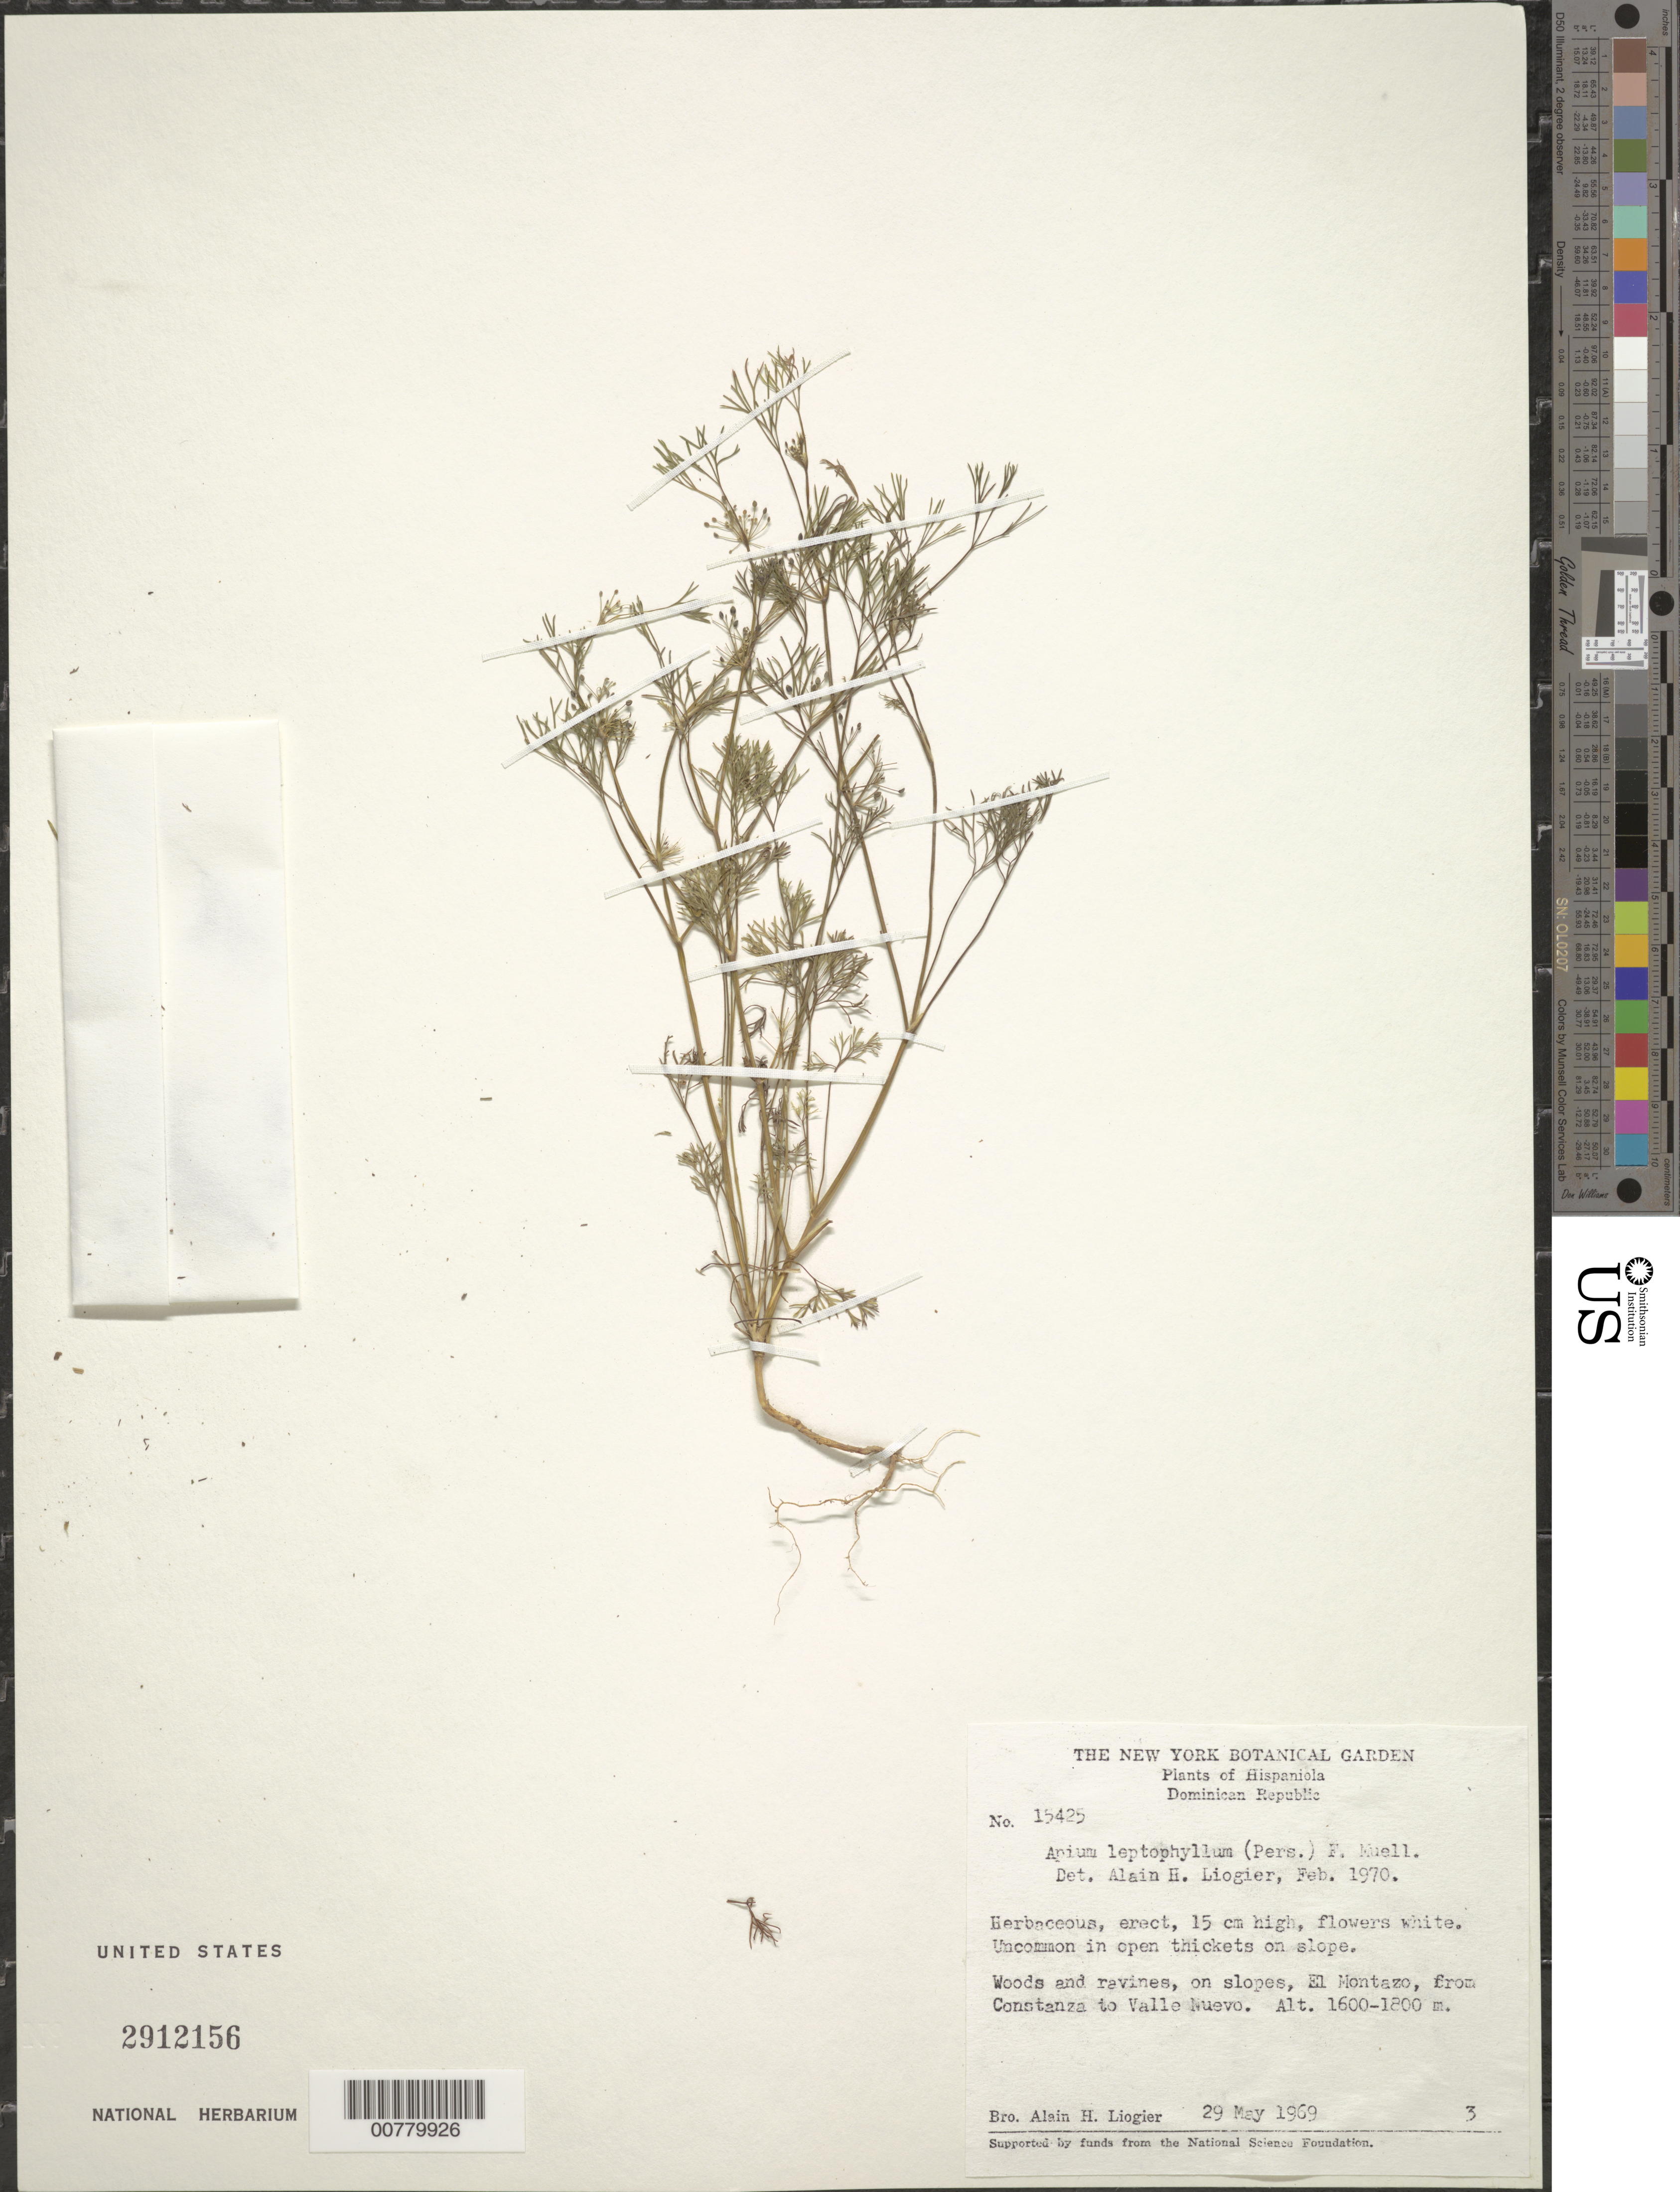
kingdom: Plantae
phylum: Tracheophyta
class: Magnoliopsida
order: Apiales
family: Apiaceae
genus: Cyclospermum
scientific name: Cyclospermum leptophyllum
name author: (Pers.) Sprague ex Britton & P. Wilson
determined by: Liogier, Alain H.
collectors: A. H. Liogier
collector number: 15425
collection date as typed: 29 May 1969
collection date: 1969-05-29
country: Dominican Republic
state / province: La Vega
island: Hispaniola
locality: El Montazo, from Constanza to Valle Nuevo.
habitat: Woods and ravines, on slopes.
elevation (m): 1600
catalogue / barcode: US 2912156